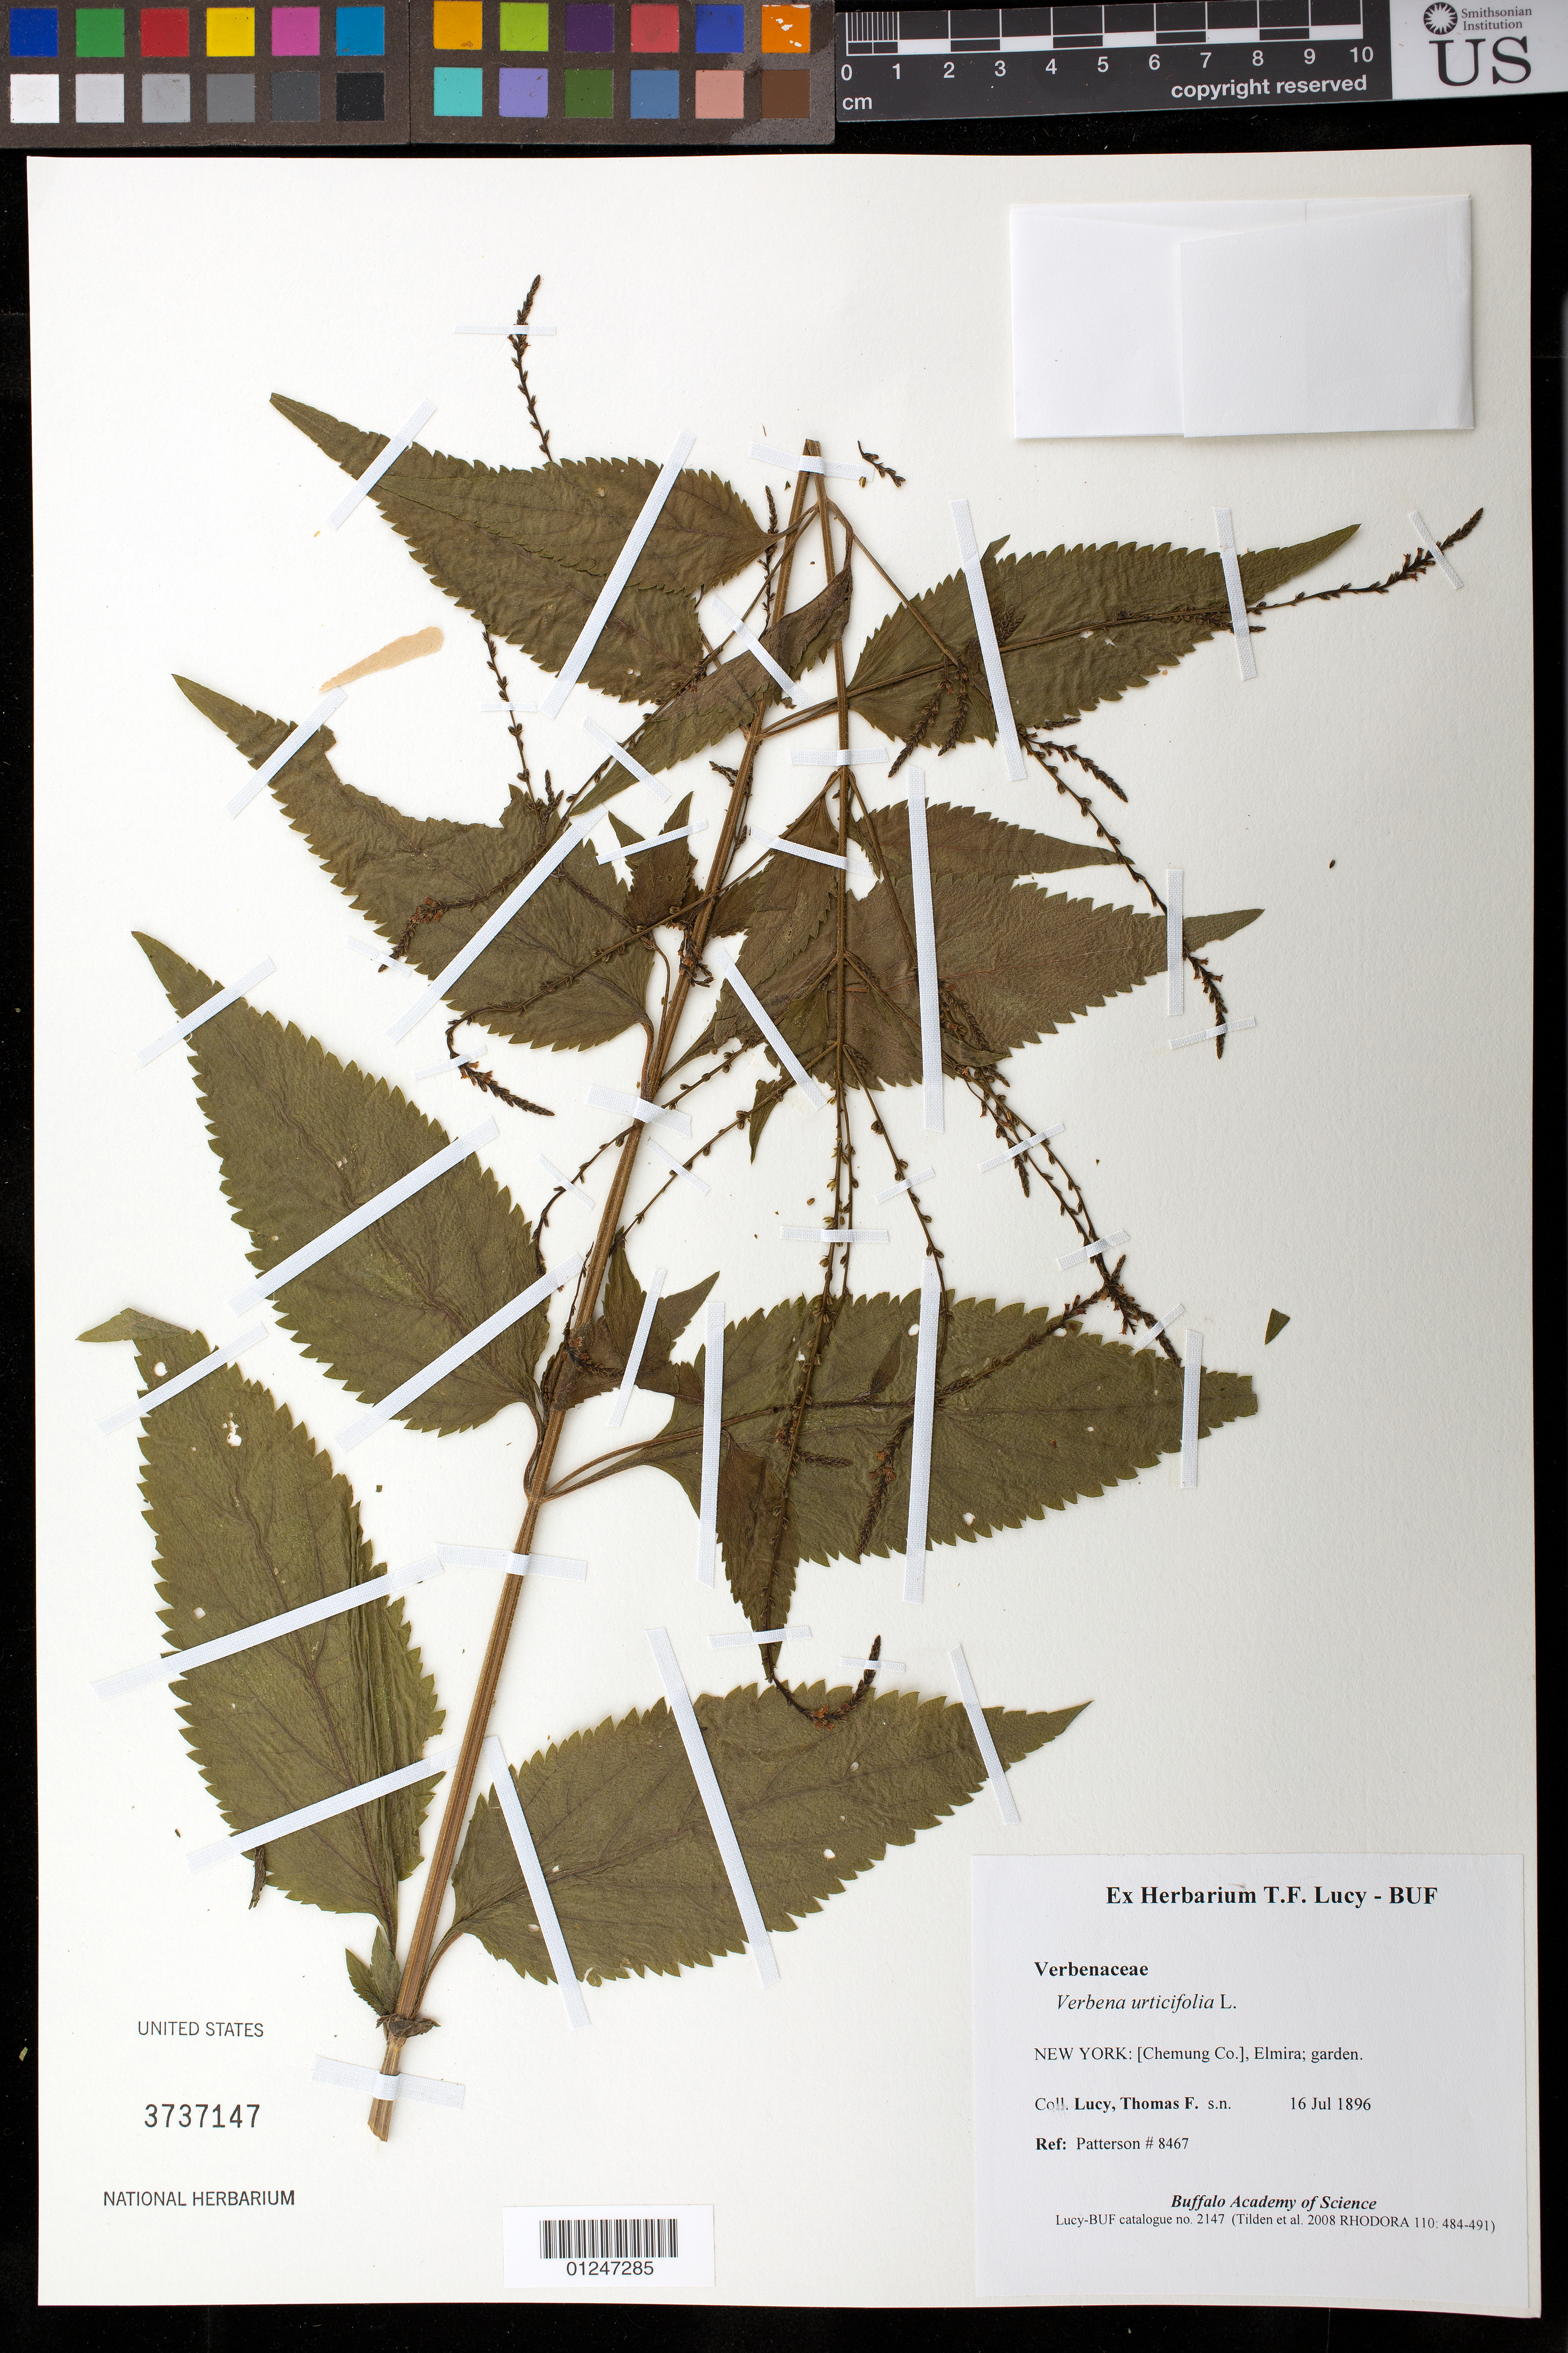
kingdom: Plantae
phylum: Tracheophyta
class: Magnoliopsida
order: Lamiales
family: Verbenaceae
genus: Verbena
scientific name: Verbena urticifolia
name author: L.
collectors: T. Lucy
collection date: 1896-07-16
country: United States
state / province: New York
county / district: Chemung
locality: Elmira; garden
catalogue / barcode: US 3737147